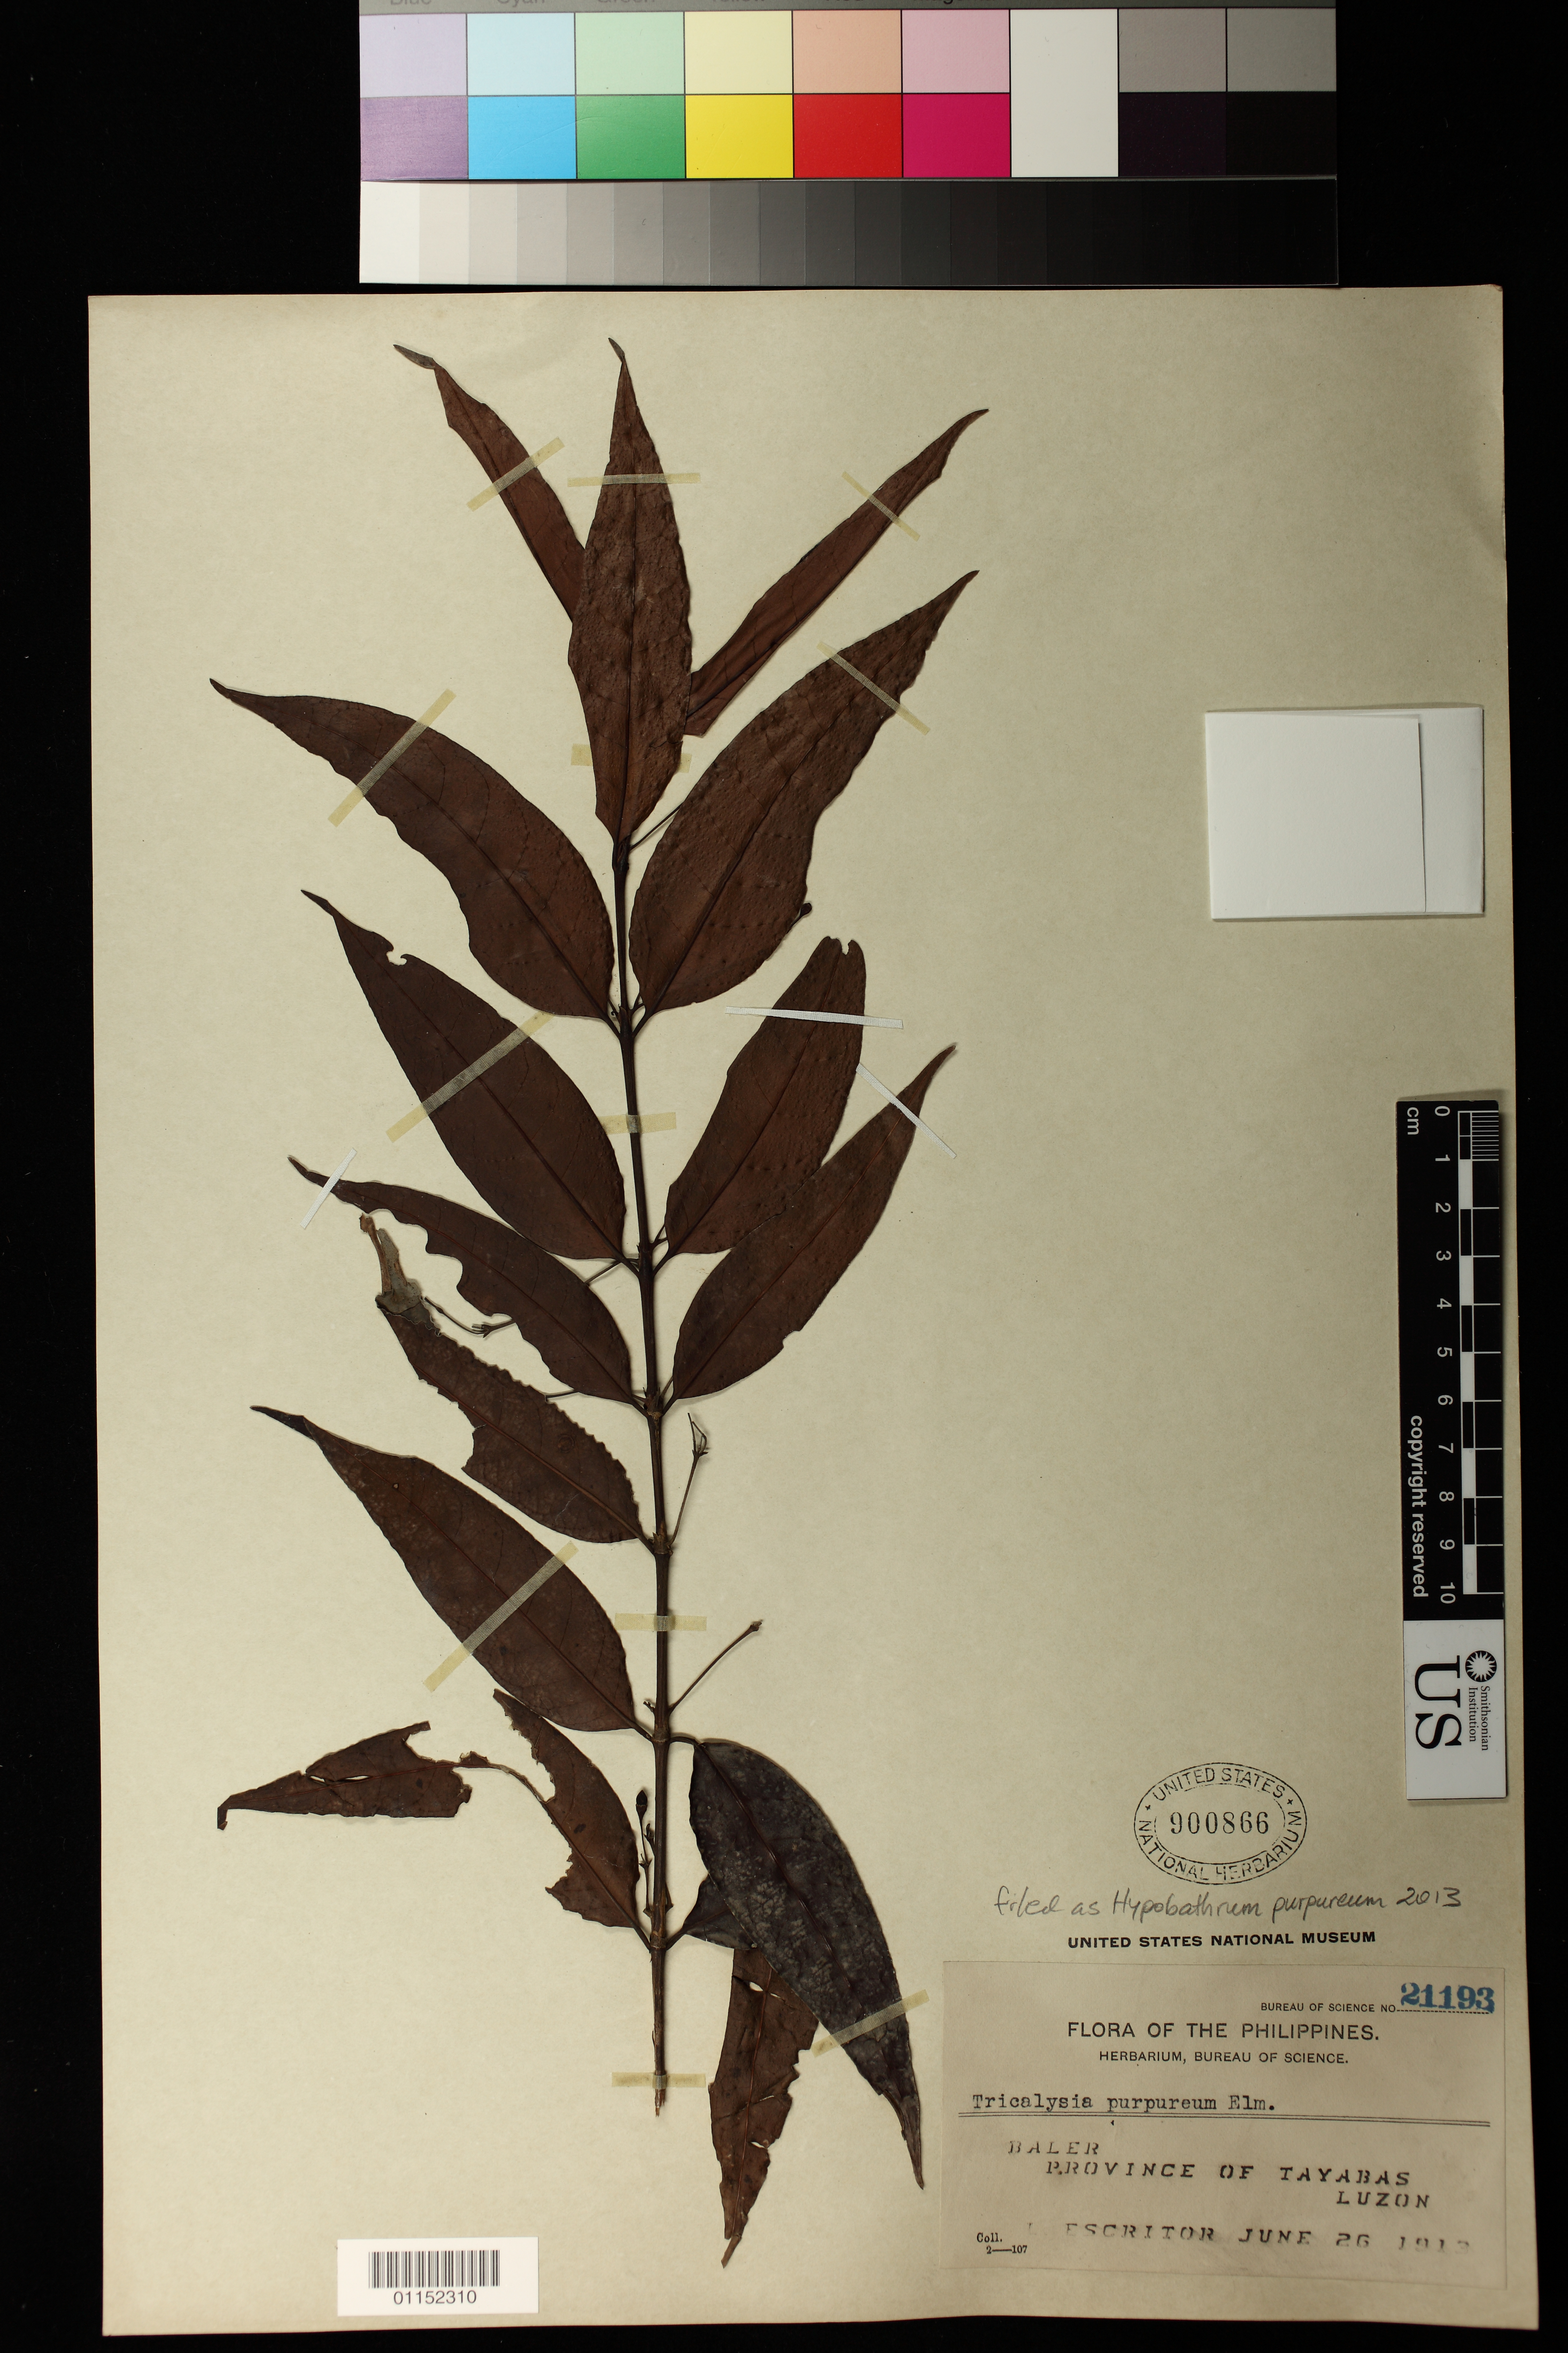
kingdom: Plantae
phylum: Tracheophyta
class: Magnoliopsida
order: Gentianales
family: Rubiaceae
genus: Hypobathrum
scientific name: Hypobathrum purpureum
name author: (Elmer) Merr.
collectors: L. Escritor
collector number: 21193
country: Philippines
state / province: Central Luzon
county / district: Aurora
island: Luzon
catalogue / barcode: US 9008966